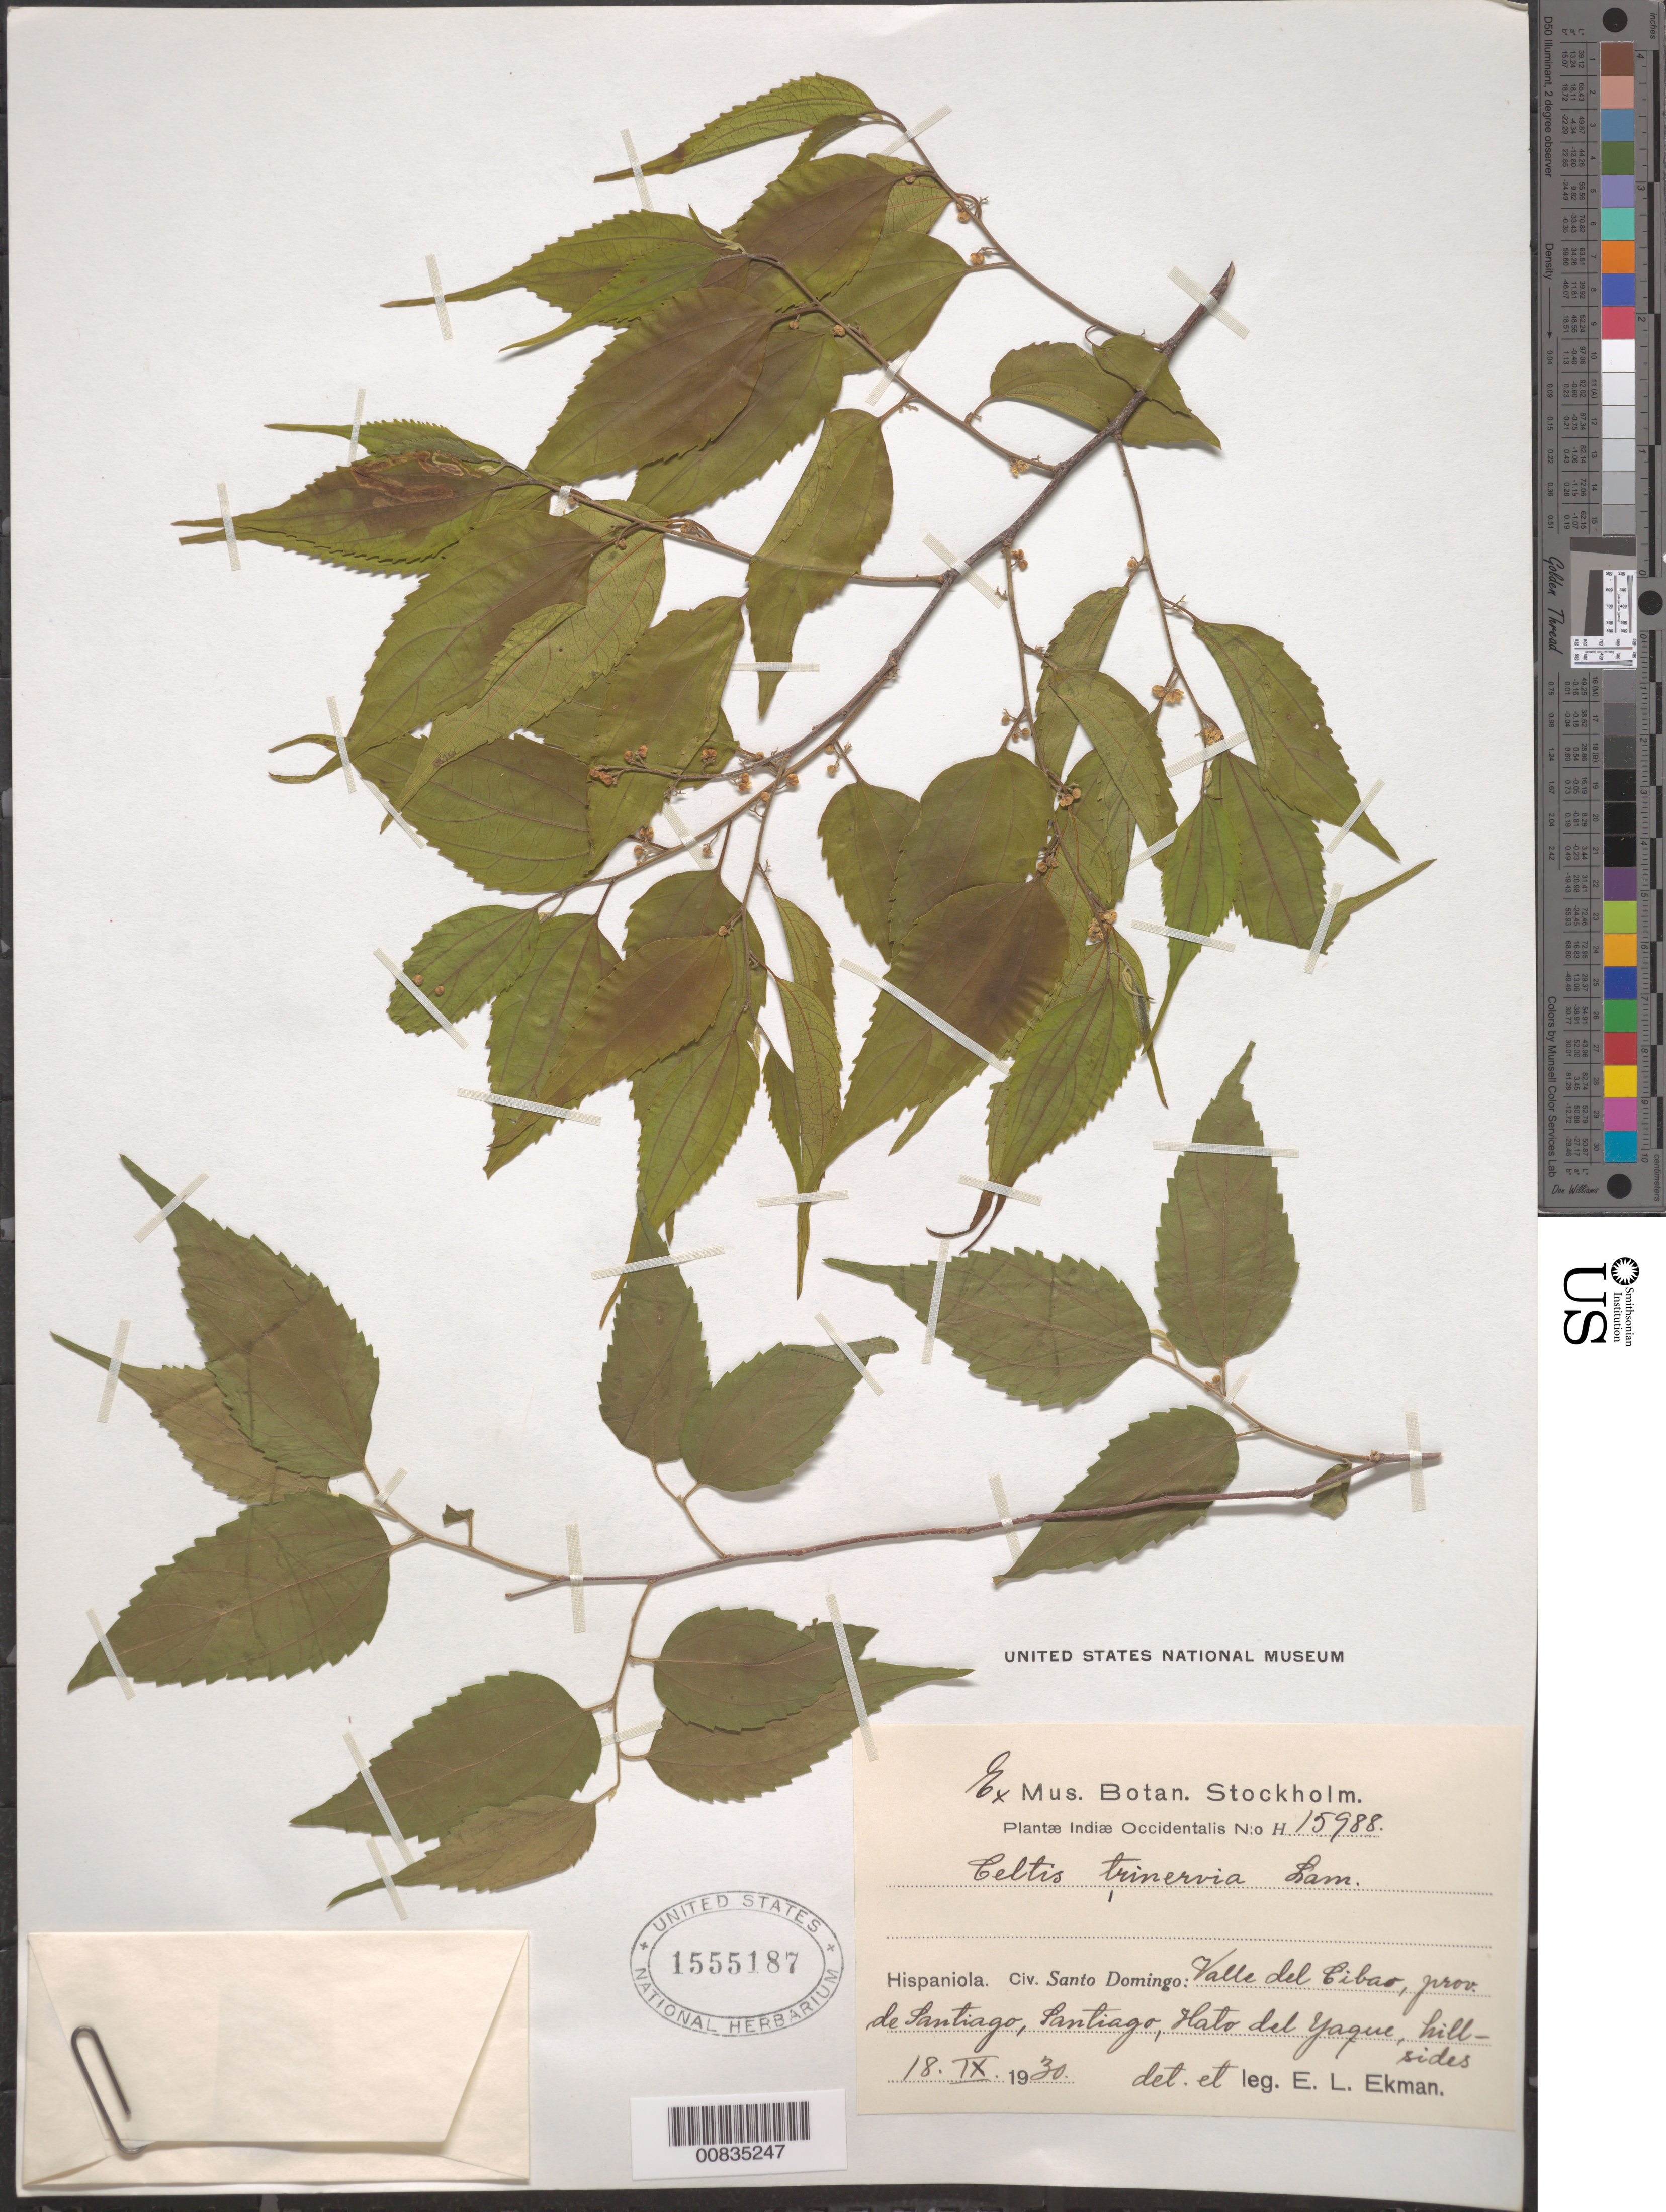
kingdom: Plantae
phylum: Tracheophyta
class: Magnoliopsida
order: Rosales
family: Cannabaceae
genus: Celtis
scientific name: Celtis trinervia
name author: Lam.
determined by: Ekman, E. L.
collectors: E. L. Ekman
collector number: H 15988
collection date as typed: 18 Sep 1930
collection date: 1930-09-18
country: Dominican Republic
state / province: Santiago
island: Hispaniola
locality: Valle de Cibao, Santiago, Hato del Yaque.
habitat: Hillsides.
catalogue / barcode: US 1555187